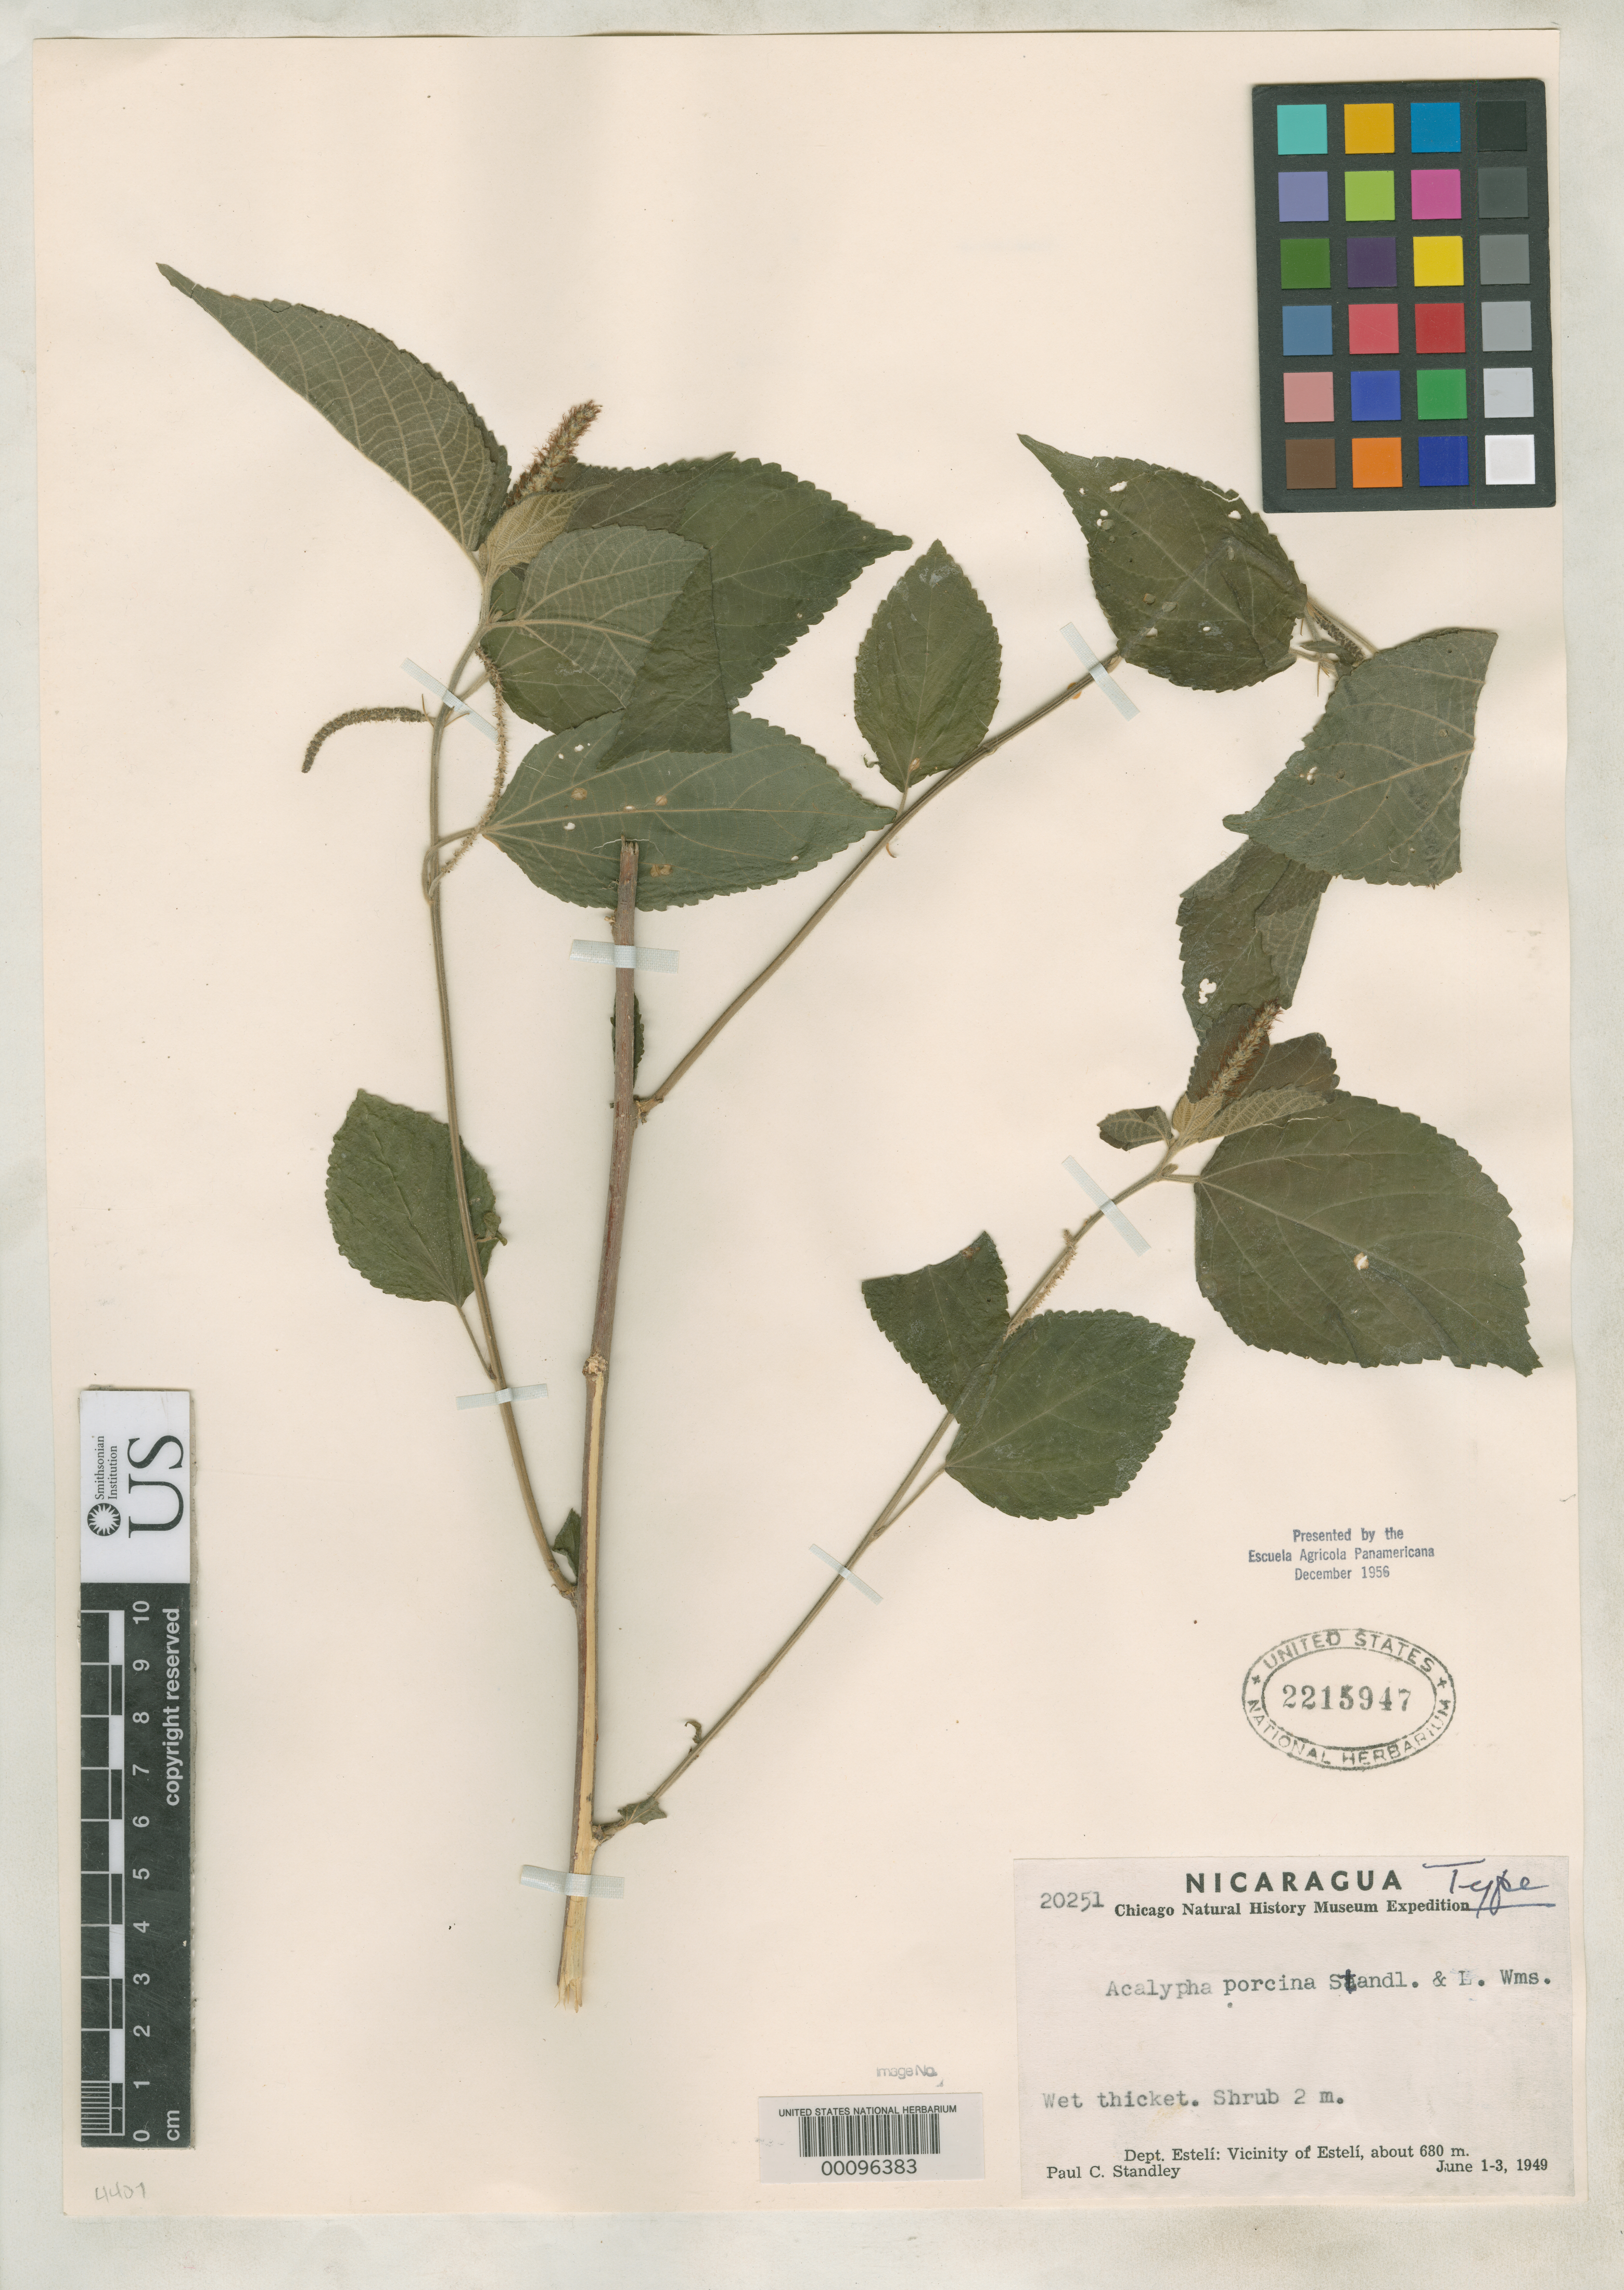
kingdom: Plantae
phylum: Tracheophyta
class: Magnoliopsida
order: Malpighiales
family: Euphorbiaceae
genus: Acalypha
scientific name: Acalypha porcina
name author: Standl. & L.O. Williams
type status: Holotype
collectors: P. C. Standley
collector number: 20251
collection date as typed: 01 Jun 1949 to 03 Jun 1949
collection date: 1949-06-01/1949-06-03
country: Nicaragua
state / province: Estelí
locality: Vicinity of Esteli.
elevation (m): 680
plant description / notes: "Presented by the Escuela Agricola Panamericana December 1956." Holotype, transferred from EAP to US (see Dorr et al. 2009, Taxon 58: 993-1001).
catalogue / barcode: US 2215947